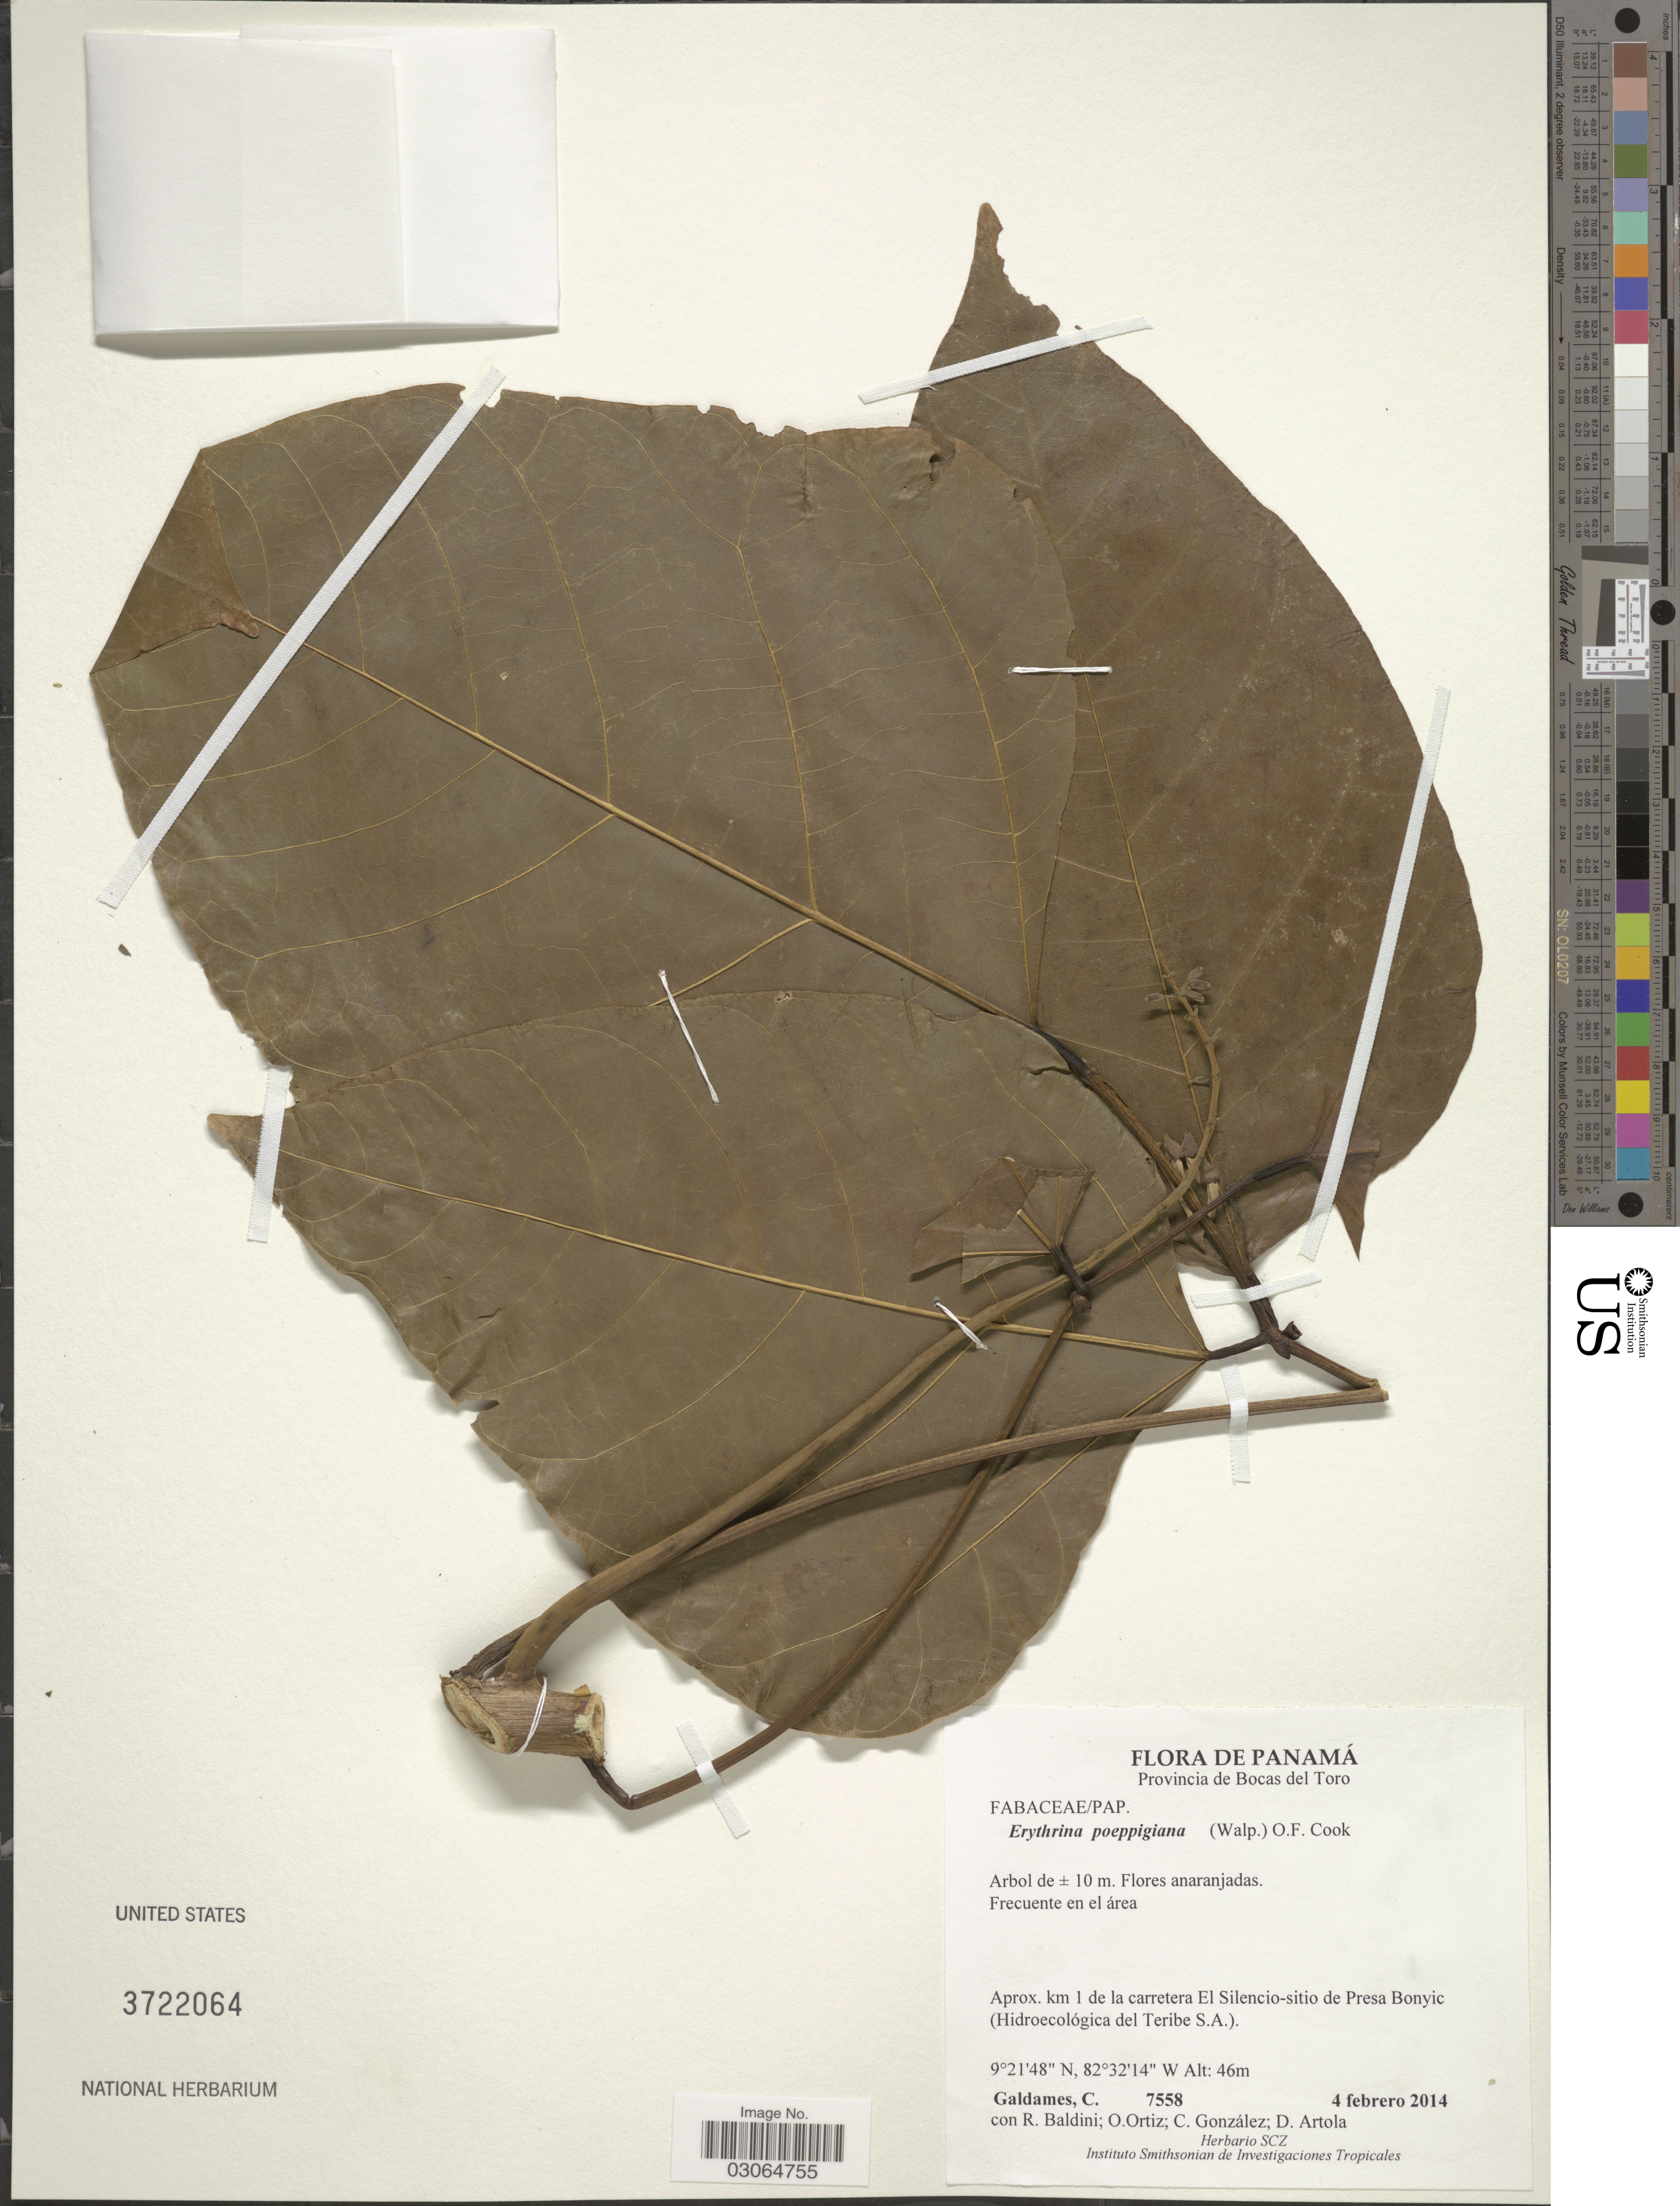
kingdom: Plantae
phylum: Tracheophyta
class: Magnoliopsida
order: Fabales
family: Fabaceae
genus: Erythrina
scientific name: Erythrina poeppigiana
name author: (Walp.) O.F. Cook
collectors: C. Galdames, R. Baldini, O. O. Ortiz, C. Gonzalez & D. Artola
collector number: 7558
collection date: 2014-02-04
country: Panama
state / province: Bocas del Toro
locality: Aprox. km 1 de la carretera El Silencio-sitio de Presa Bonyic (Hidroecológica del Teribe S.A.).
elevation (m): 46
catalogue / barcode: US 3722064